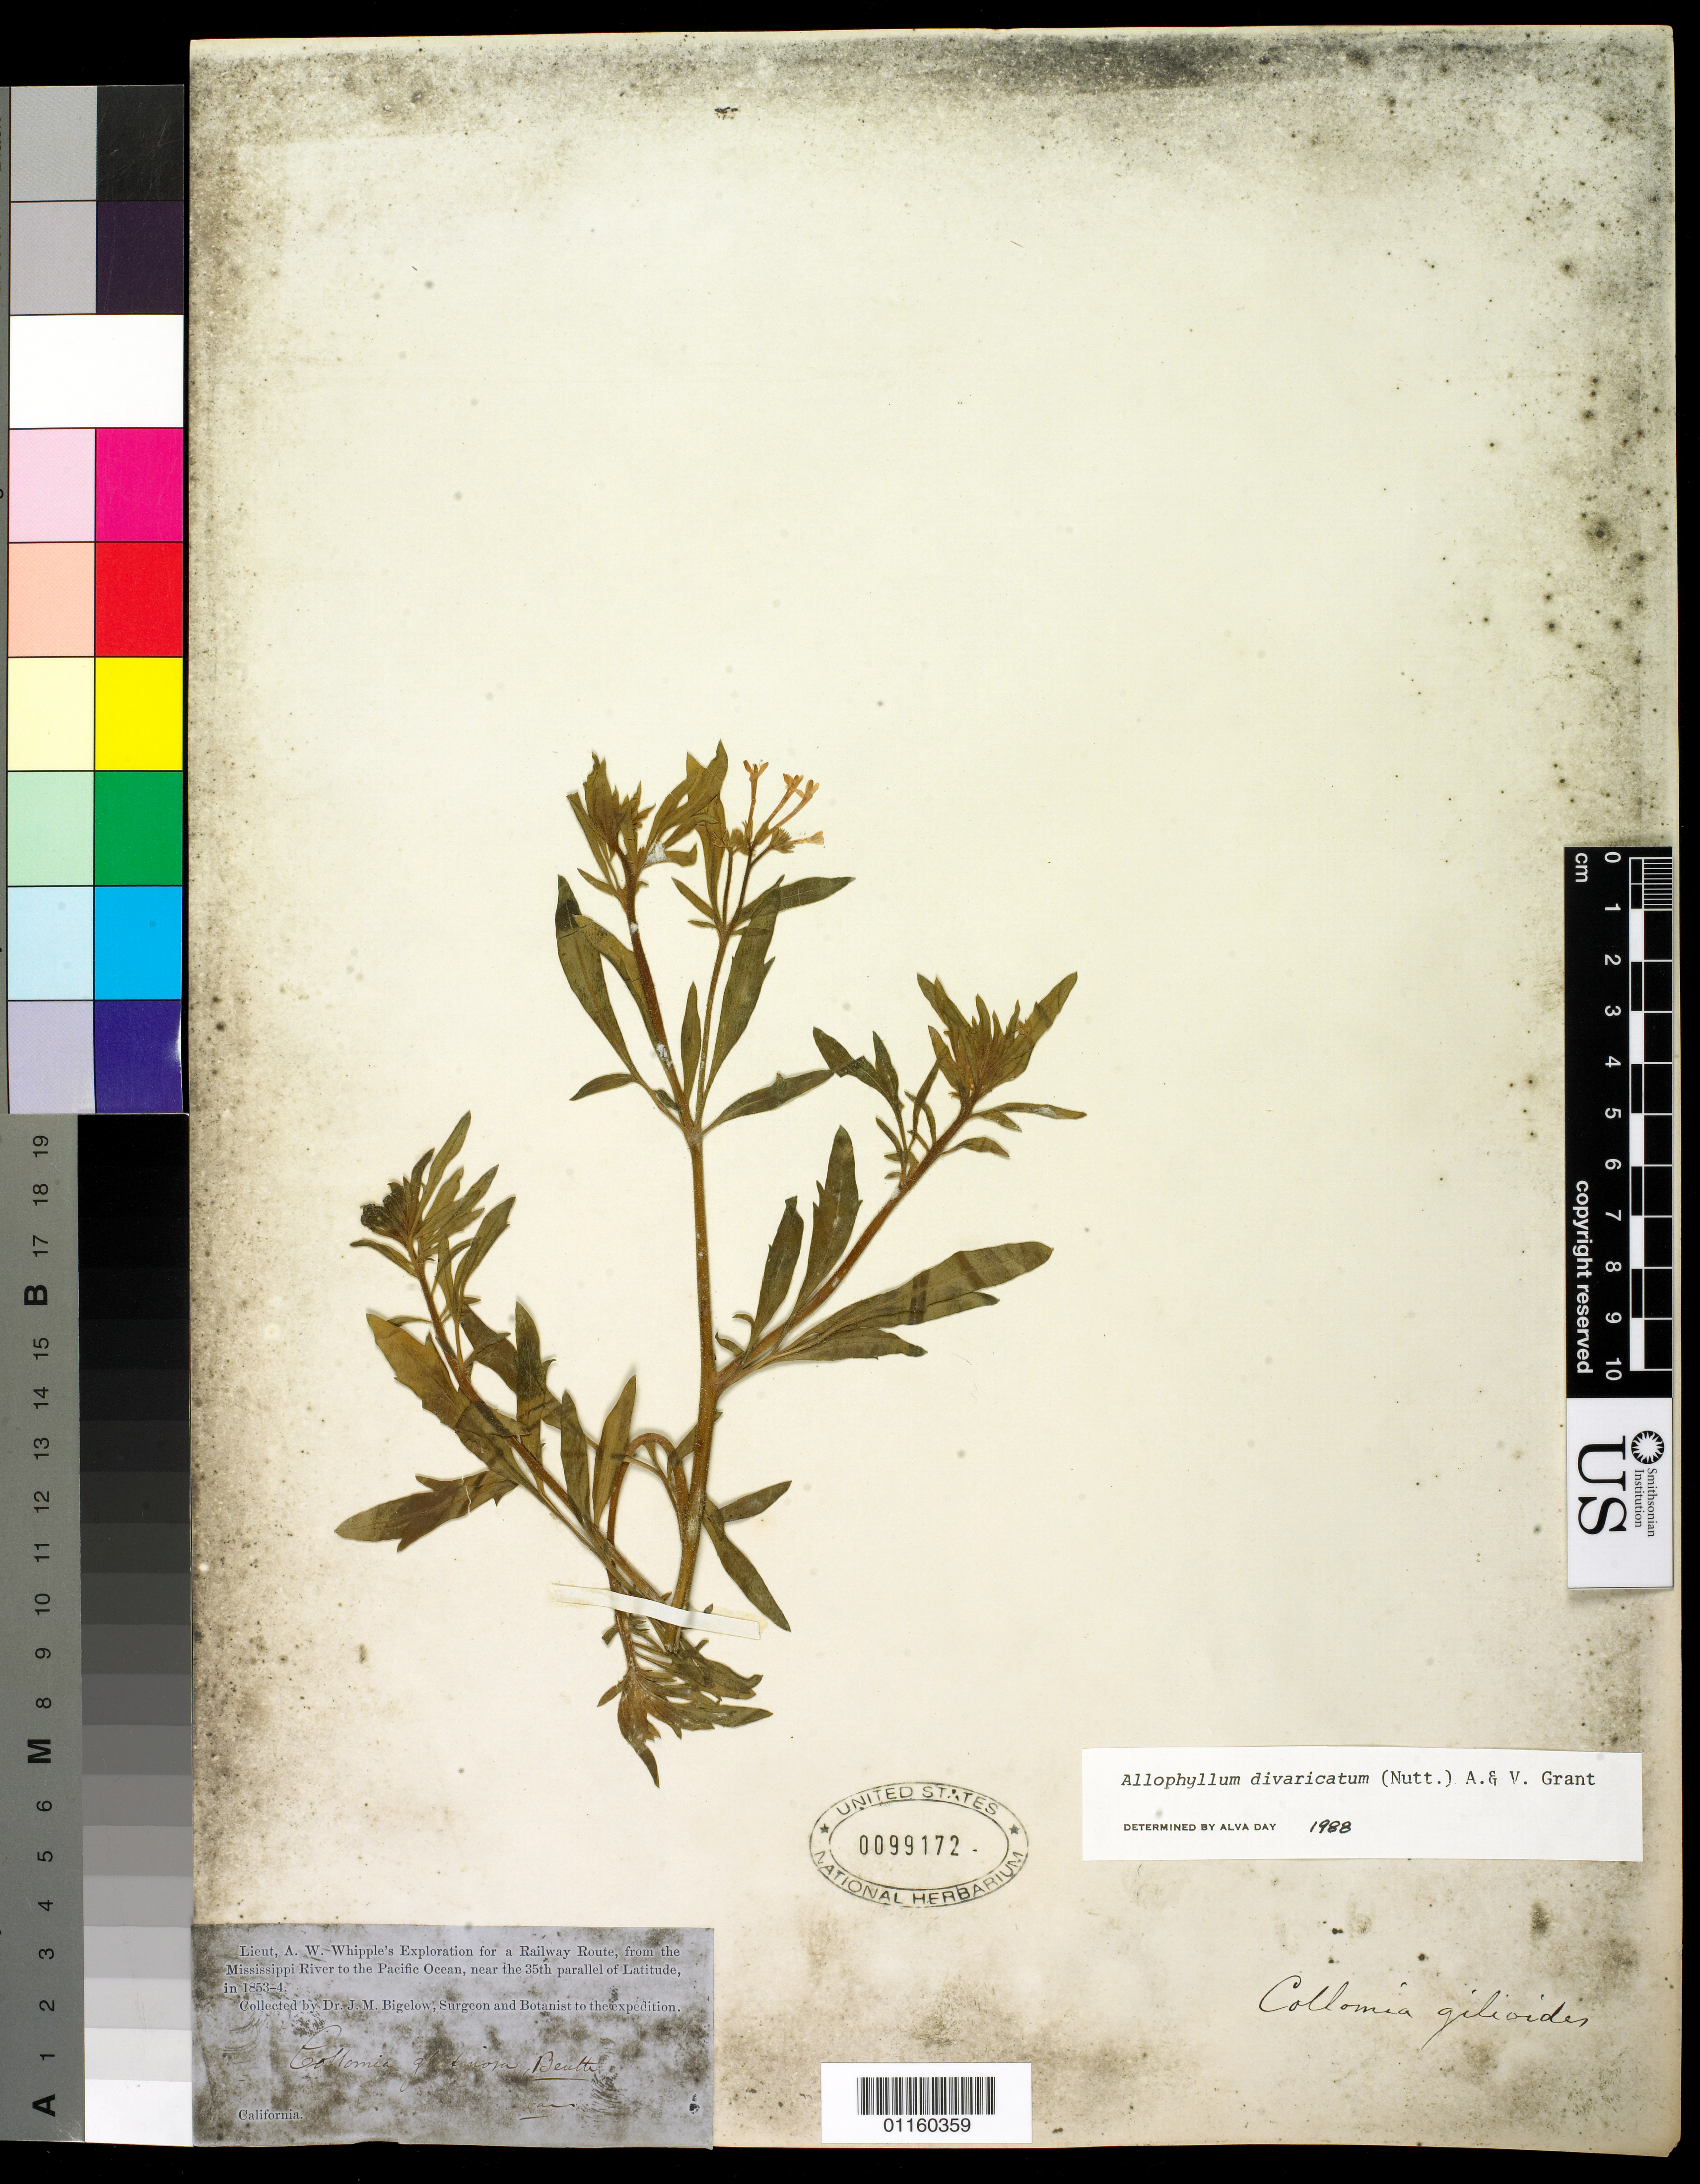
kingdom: Plantae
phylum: Tracheophyta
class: Magnoliopsida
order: Ericales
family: Polemoniaceae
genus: Allophyllum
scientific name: Allophyllum divaricatum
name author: (Nutt.) A.D. Grant & V.E. Grant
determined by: Day, A.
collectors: J. M. Bigelow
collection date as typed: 1853 to -- --- 1854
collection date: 1853/1854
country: United States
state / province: California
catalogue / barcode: US 99172